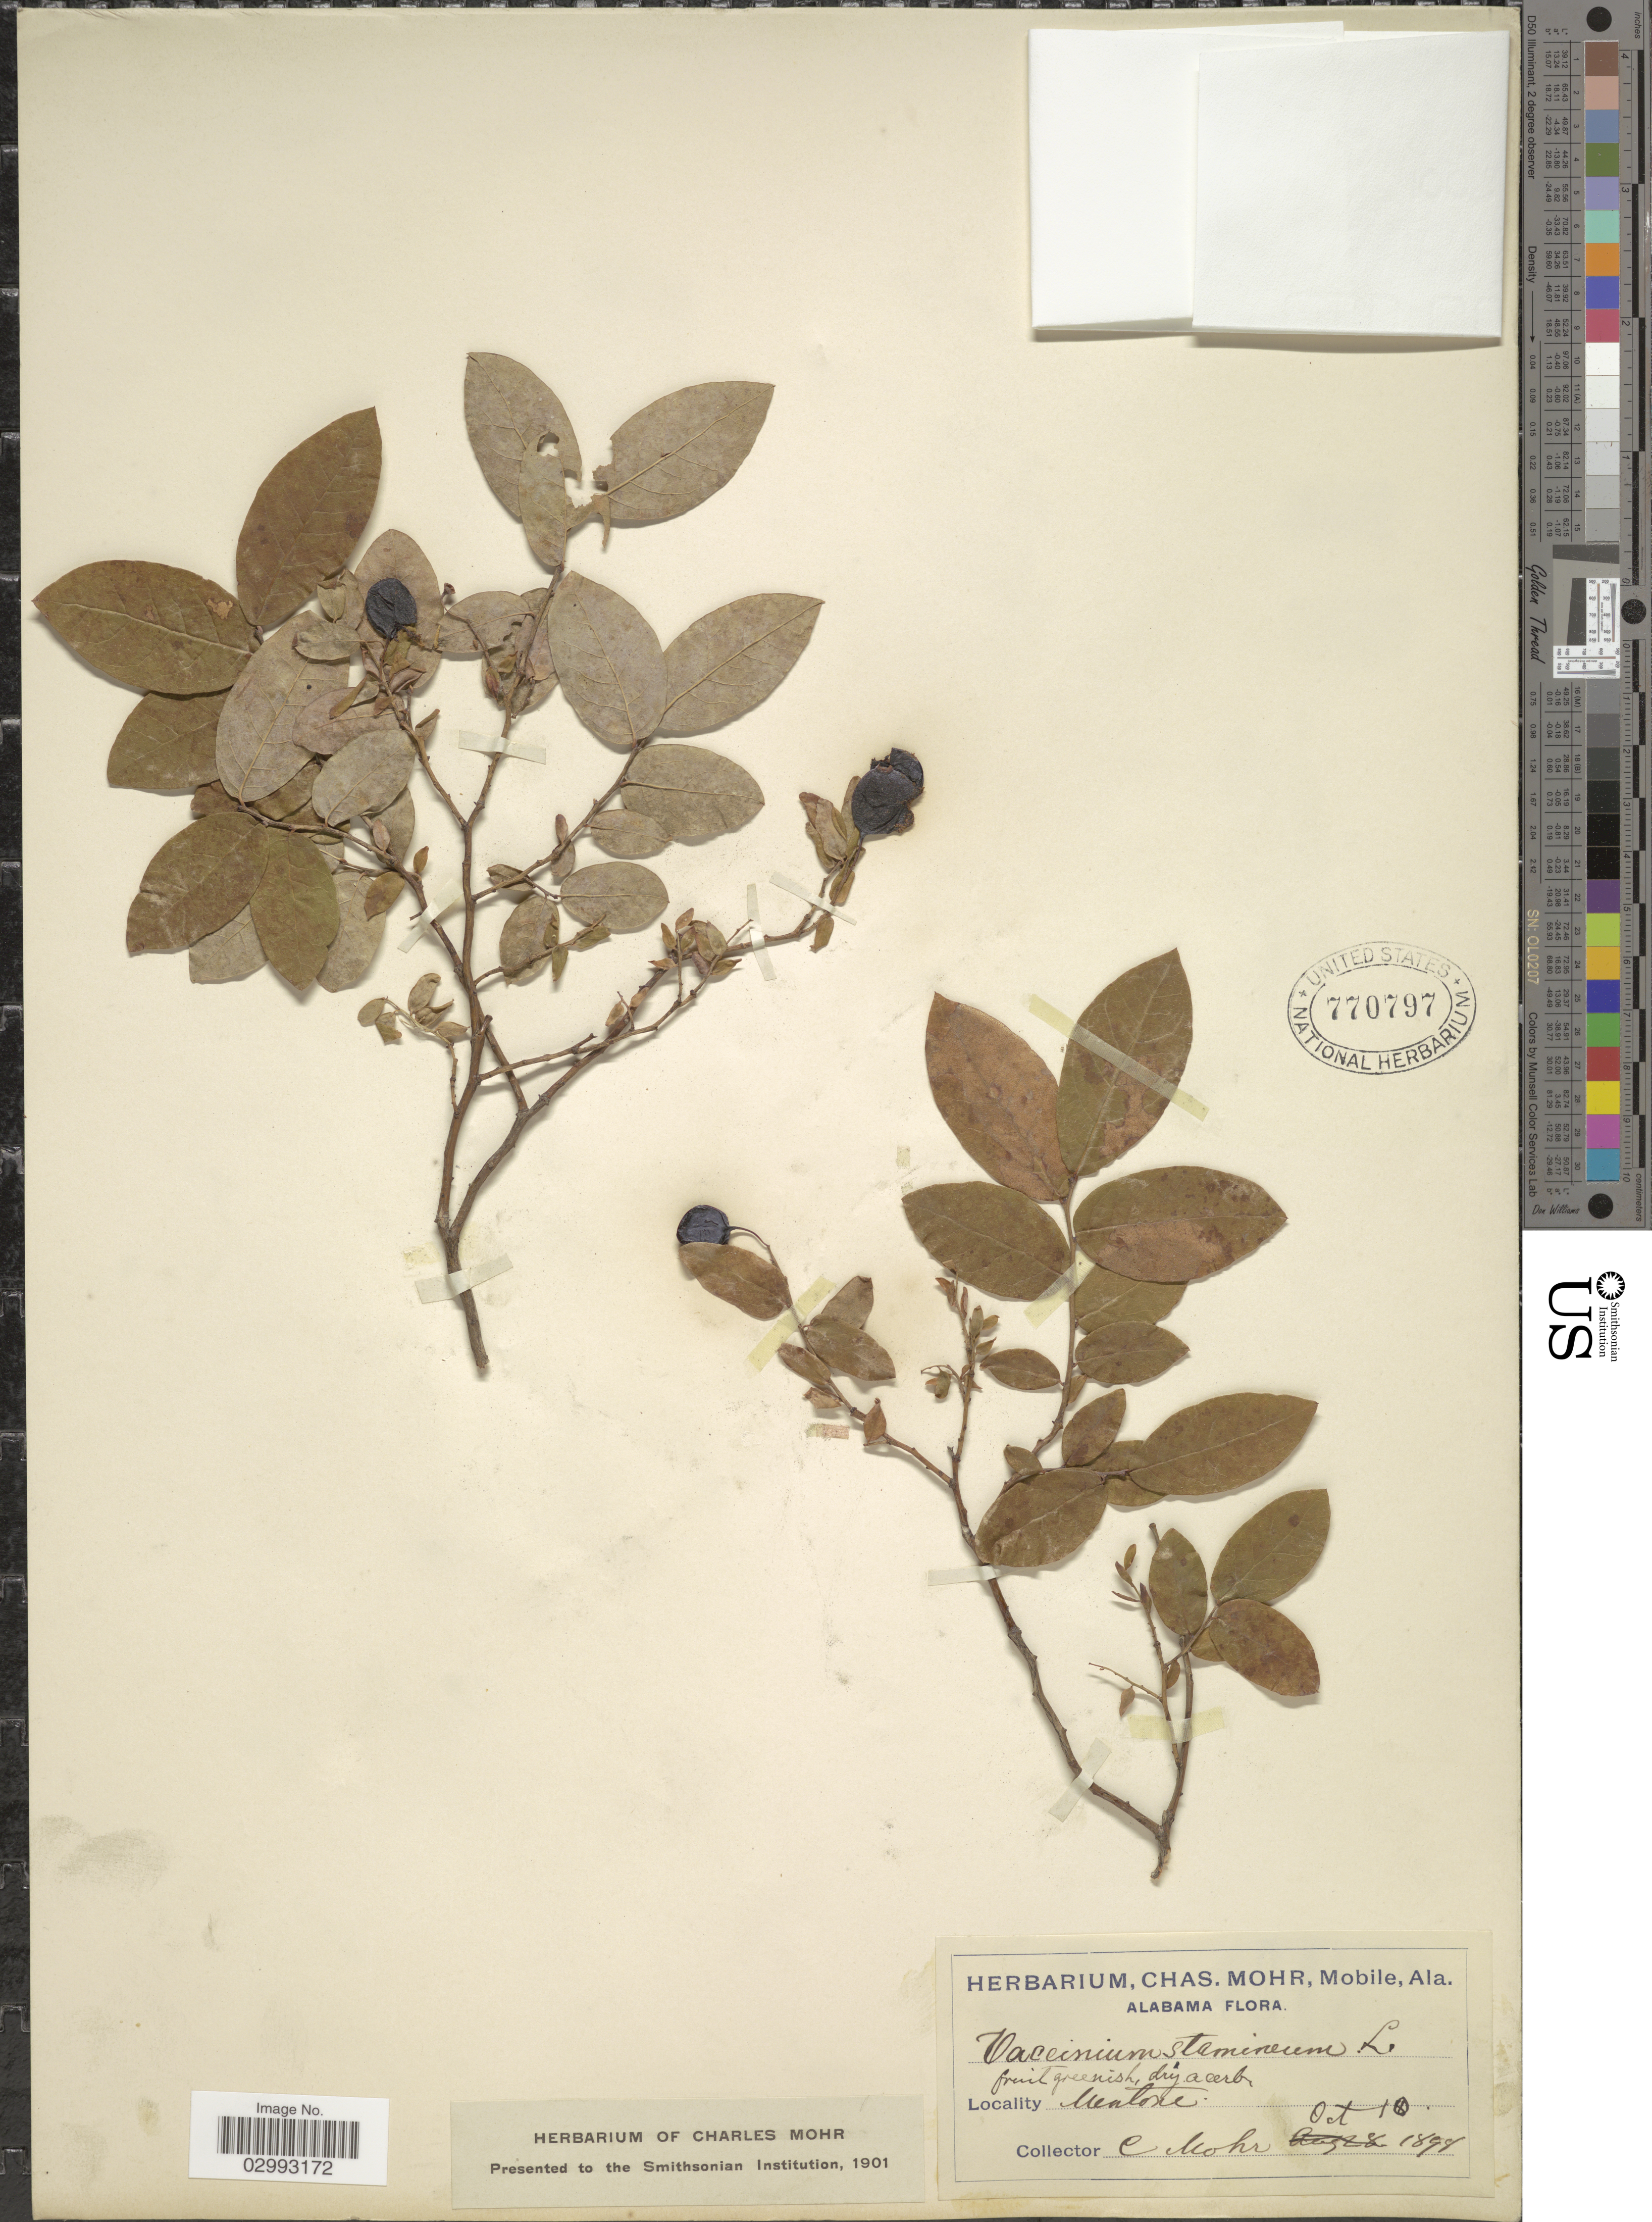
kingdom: Plantae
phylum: Tracheophyta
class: Magnoliopsida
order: Ericales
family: Ericaceae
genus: Polycodium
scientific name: Polycodium melanocarpum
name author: (C. Mohr) Small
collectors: Mohr, C. T. (herbarium)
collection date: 1898-10-10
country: United States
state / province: Alabama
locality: Mentone.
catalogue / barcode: US 770797